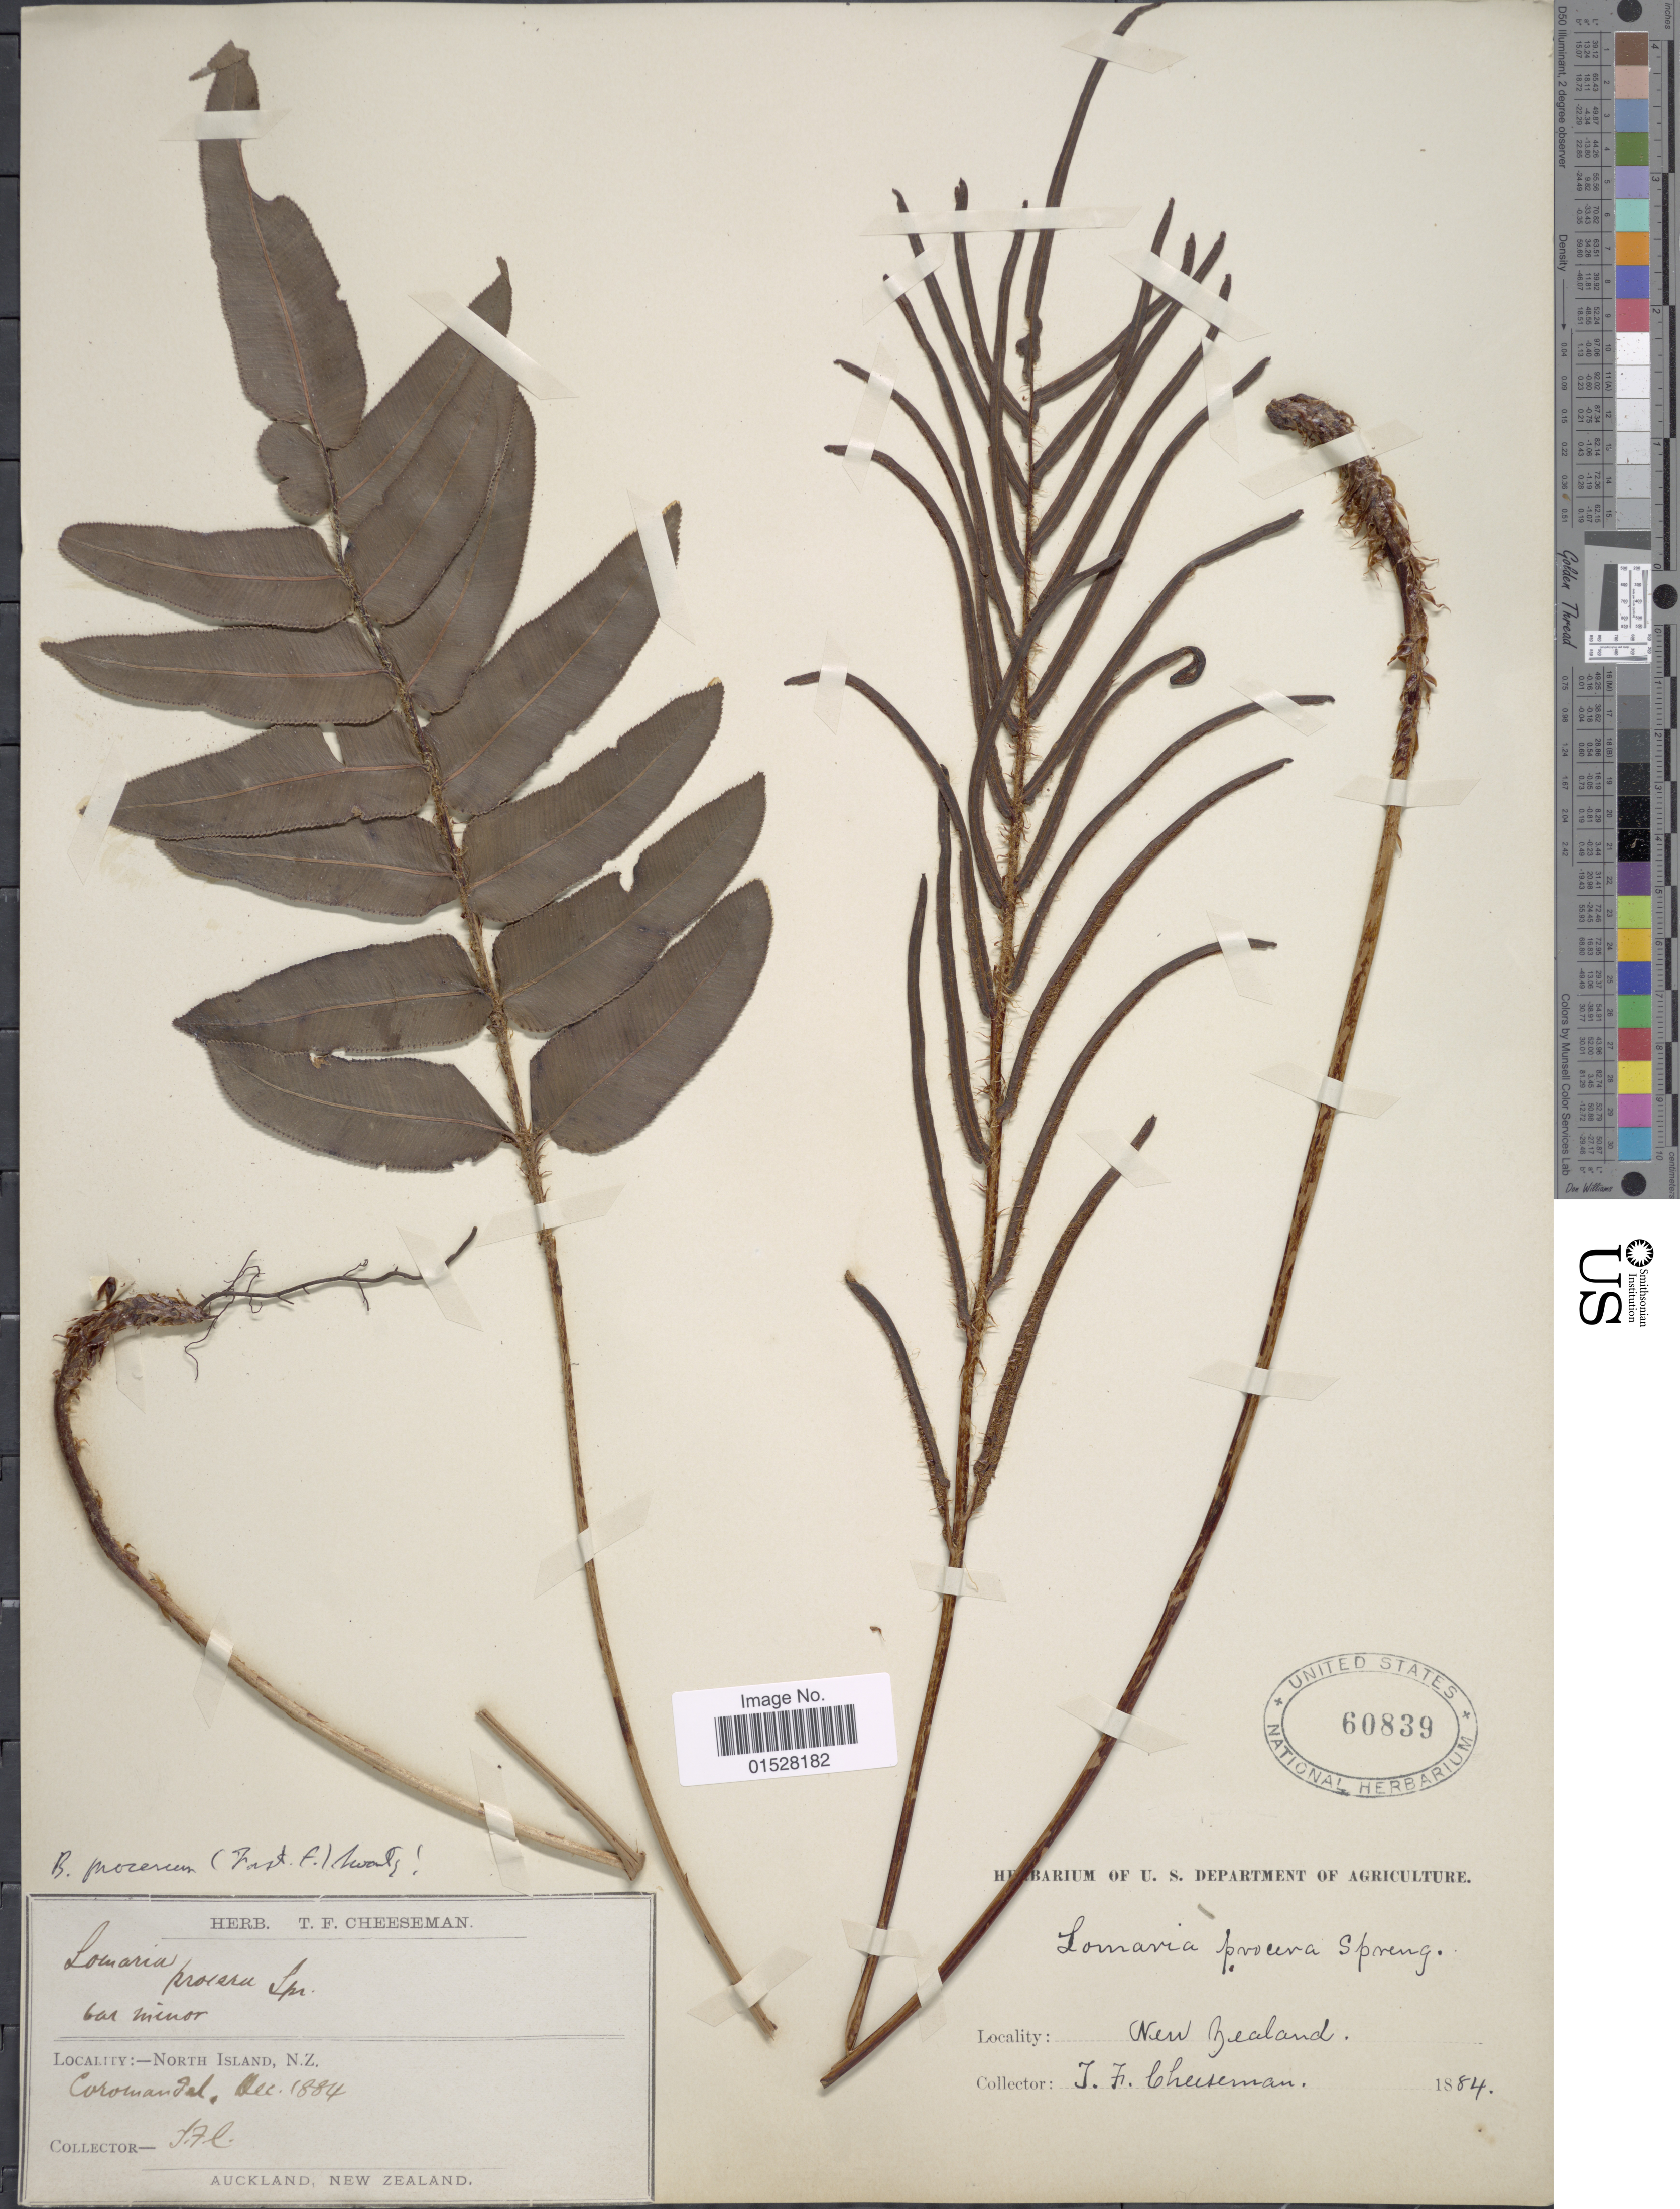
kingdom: Plantae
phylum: Tracheophyta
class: Polypodiopsida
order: Polypodiales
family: Blechnaceae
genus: Blechnum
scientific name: Blechnum procerum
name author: (F. Först.) Sw.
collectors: T. F. Cheeseman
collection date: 1884-12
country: New Zealand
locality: North Island, Coromandel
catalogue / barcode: US 60839